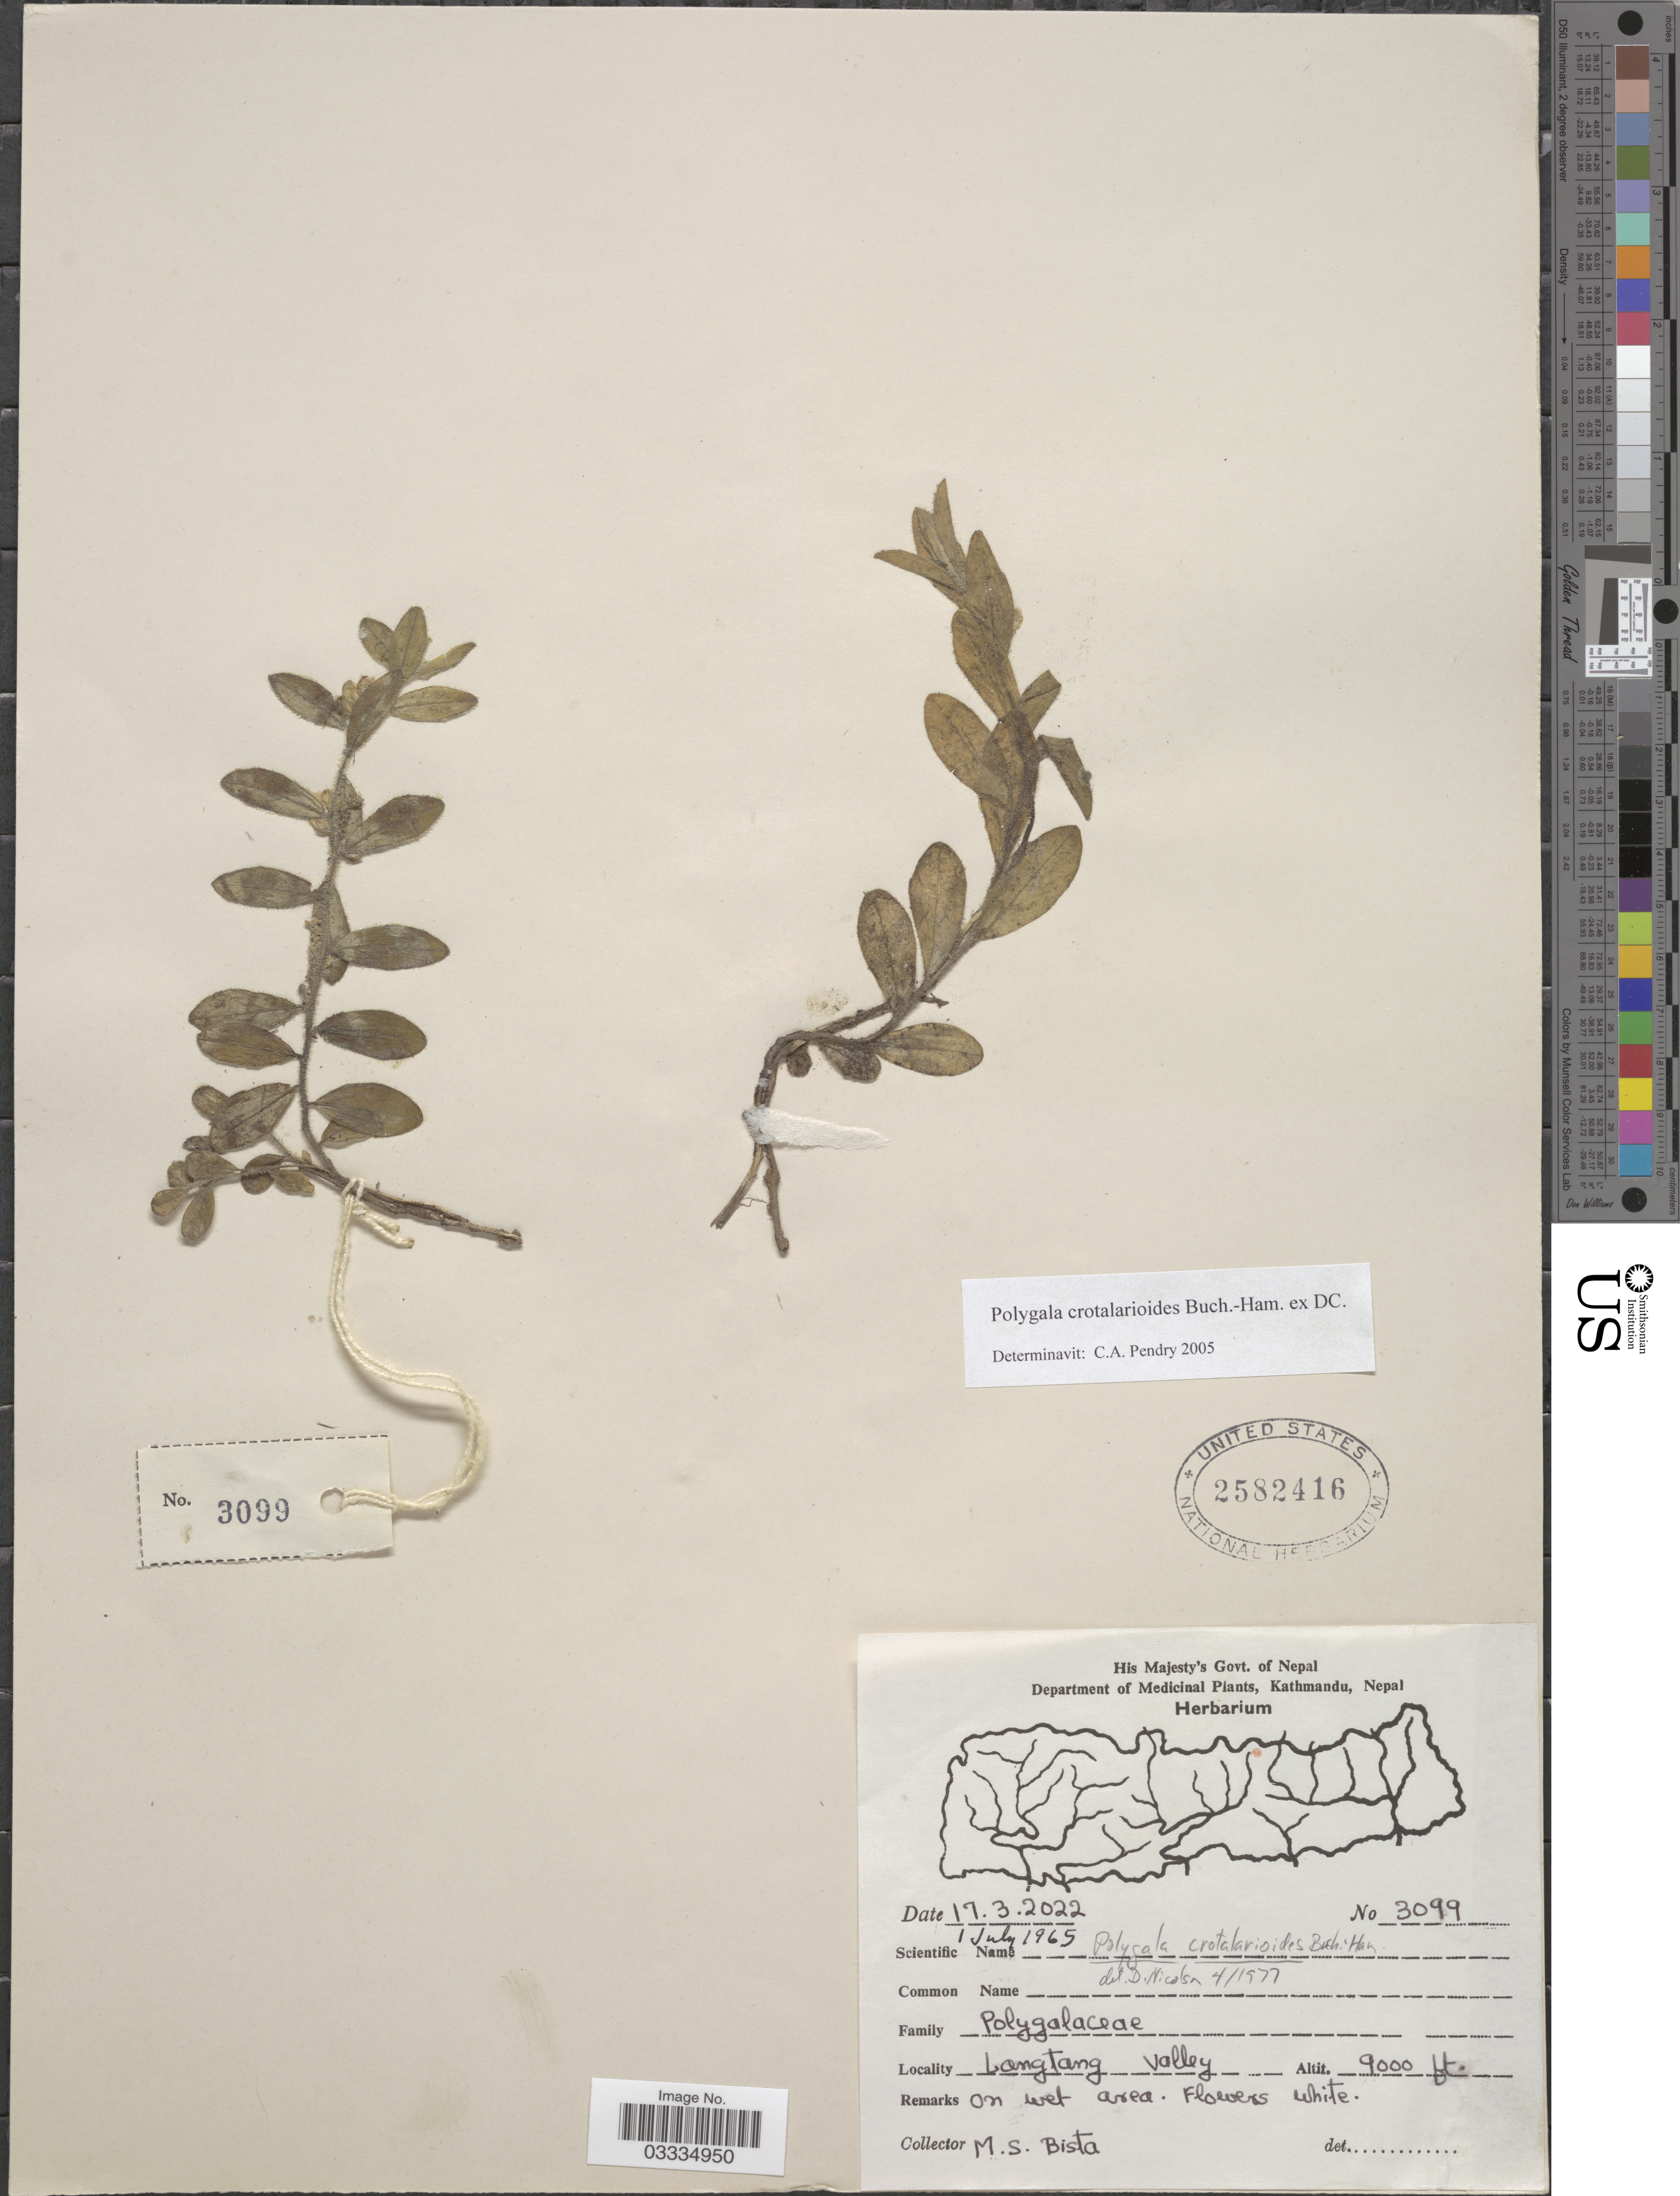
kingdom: Plantae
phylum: Tracheophyta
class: Magnoliopsida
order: Fabales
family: Polygalaceae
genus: Polygala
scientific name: Polygala crotalarioides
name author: Buch.-Ham. ex DC.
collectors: M. Bista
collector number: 3099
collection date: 1965-07-01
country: Nepal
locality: Langtang Valley.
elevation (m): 2743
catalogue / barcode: US 2582416